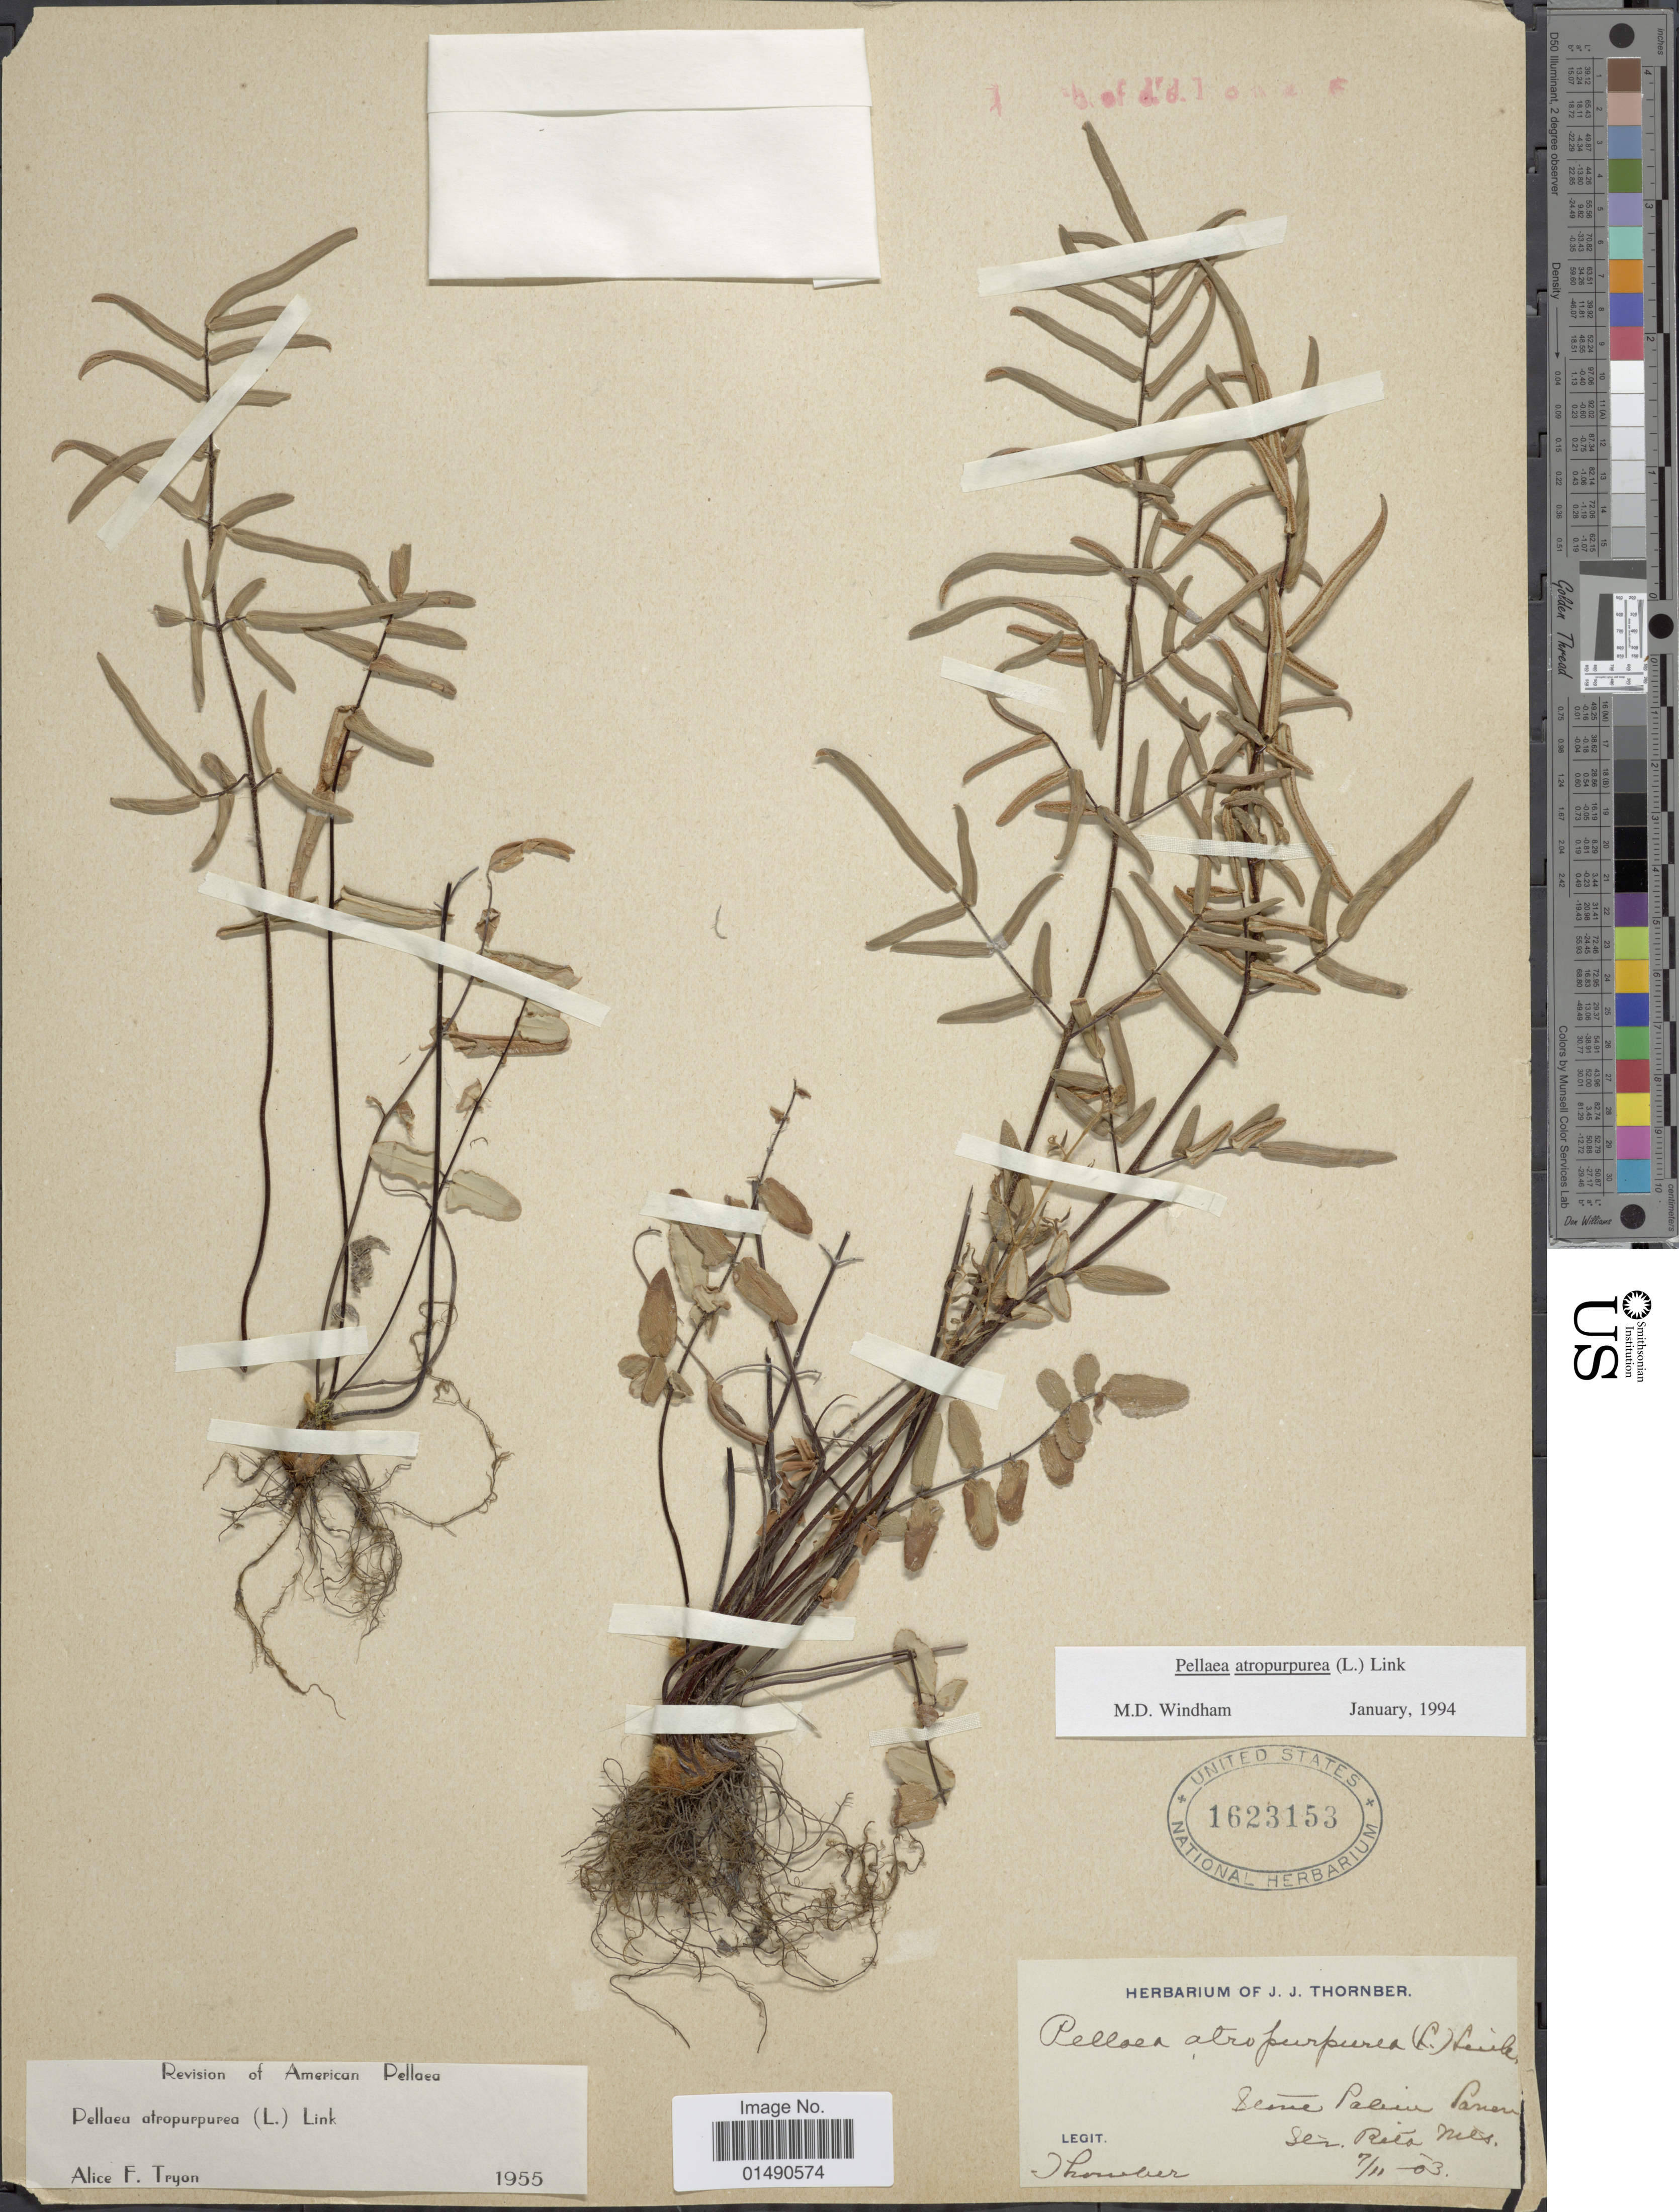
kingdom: Plantae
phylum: Tracheophyta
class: Polypodiopsida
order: Polypodiales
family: Pteridaceae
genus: Pellaea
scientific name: Pellaea atropurpurea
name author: (L.) Link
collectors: J. Thornber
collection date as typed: Transcribed d/m/y: 7/11/03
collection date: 1903-07-11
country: United States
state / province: Arizona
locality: Stone Cabin Canon, Sta. Rita Mts.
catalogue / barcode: US 1623153